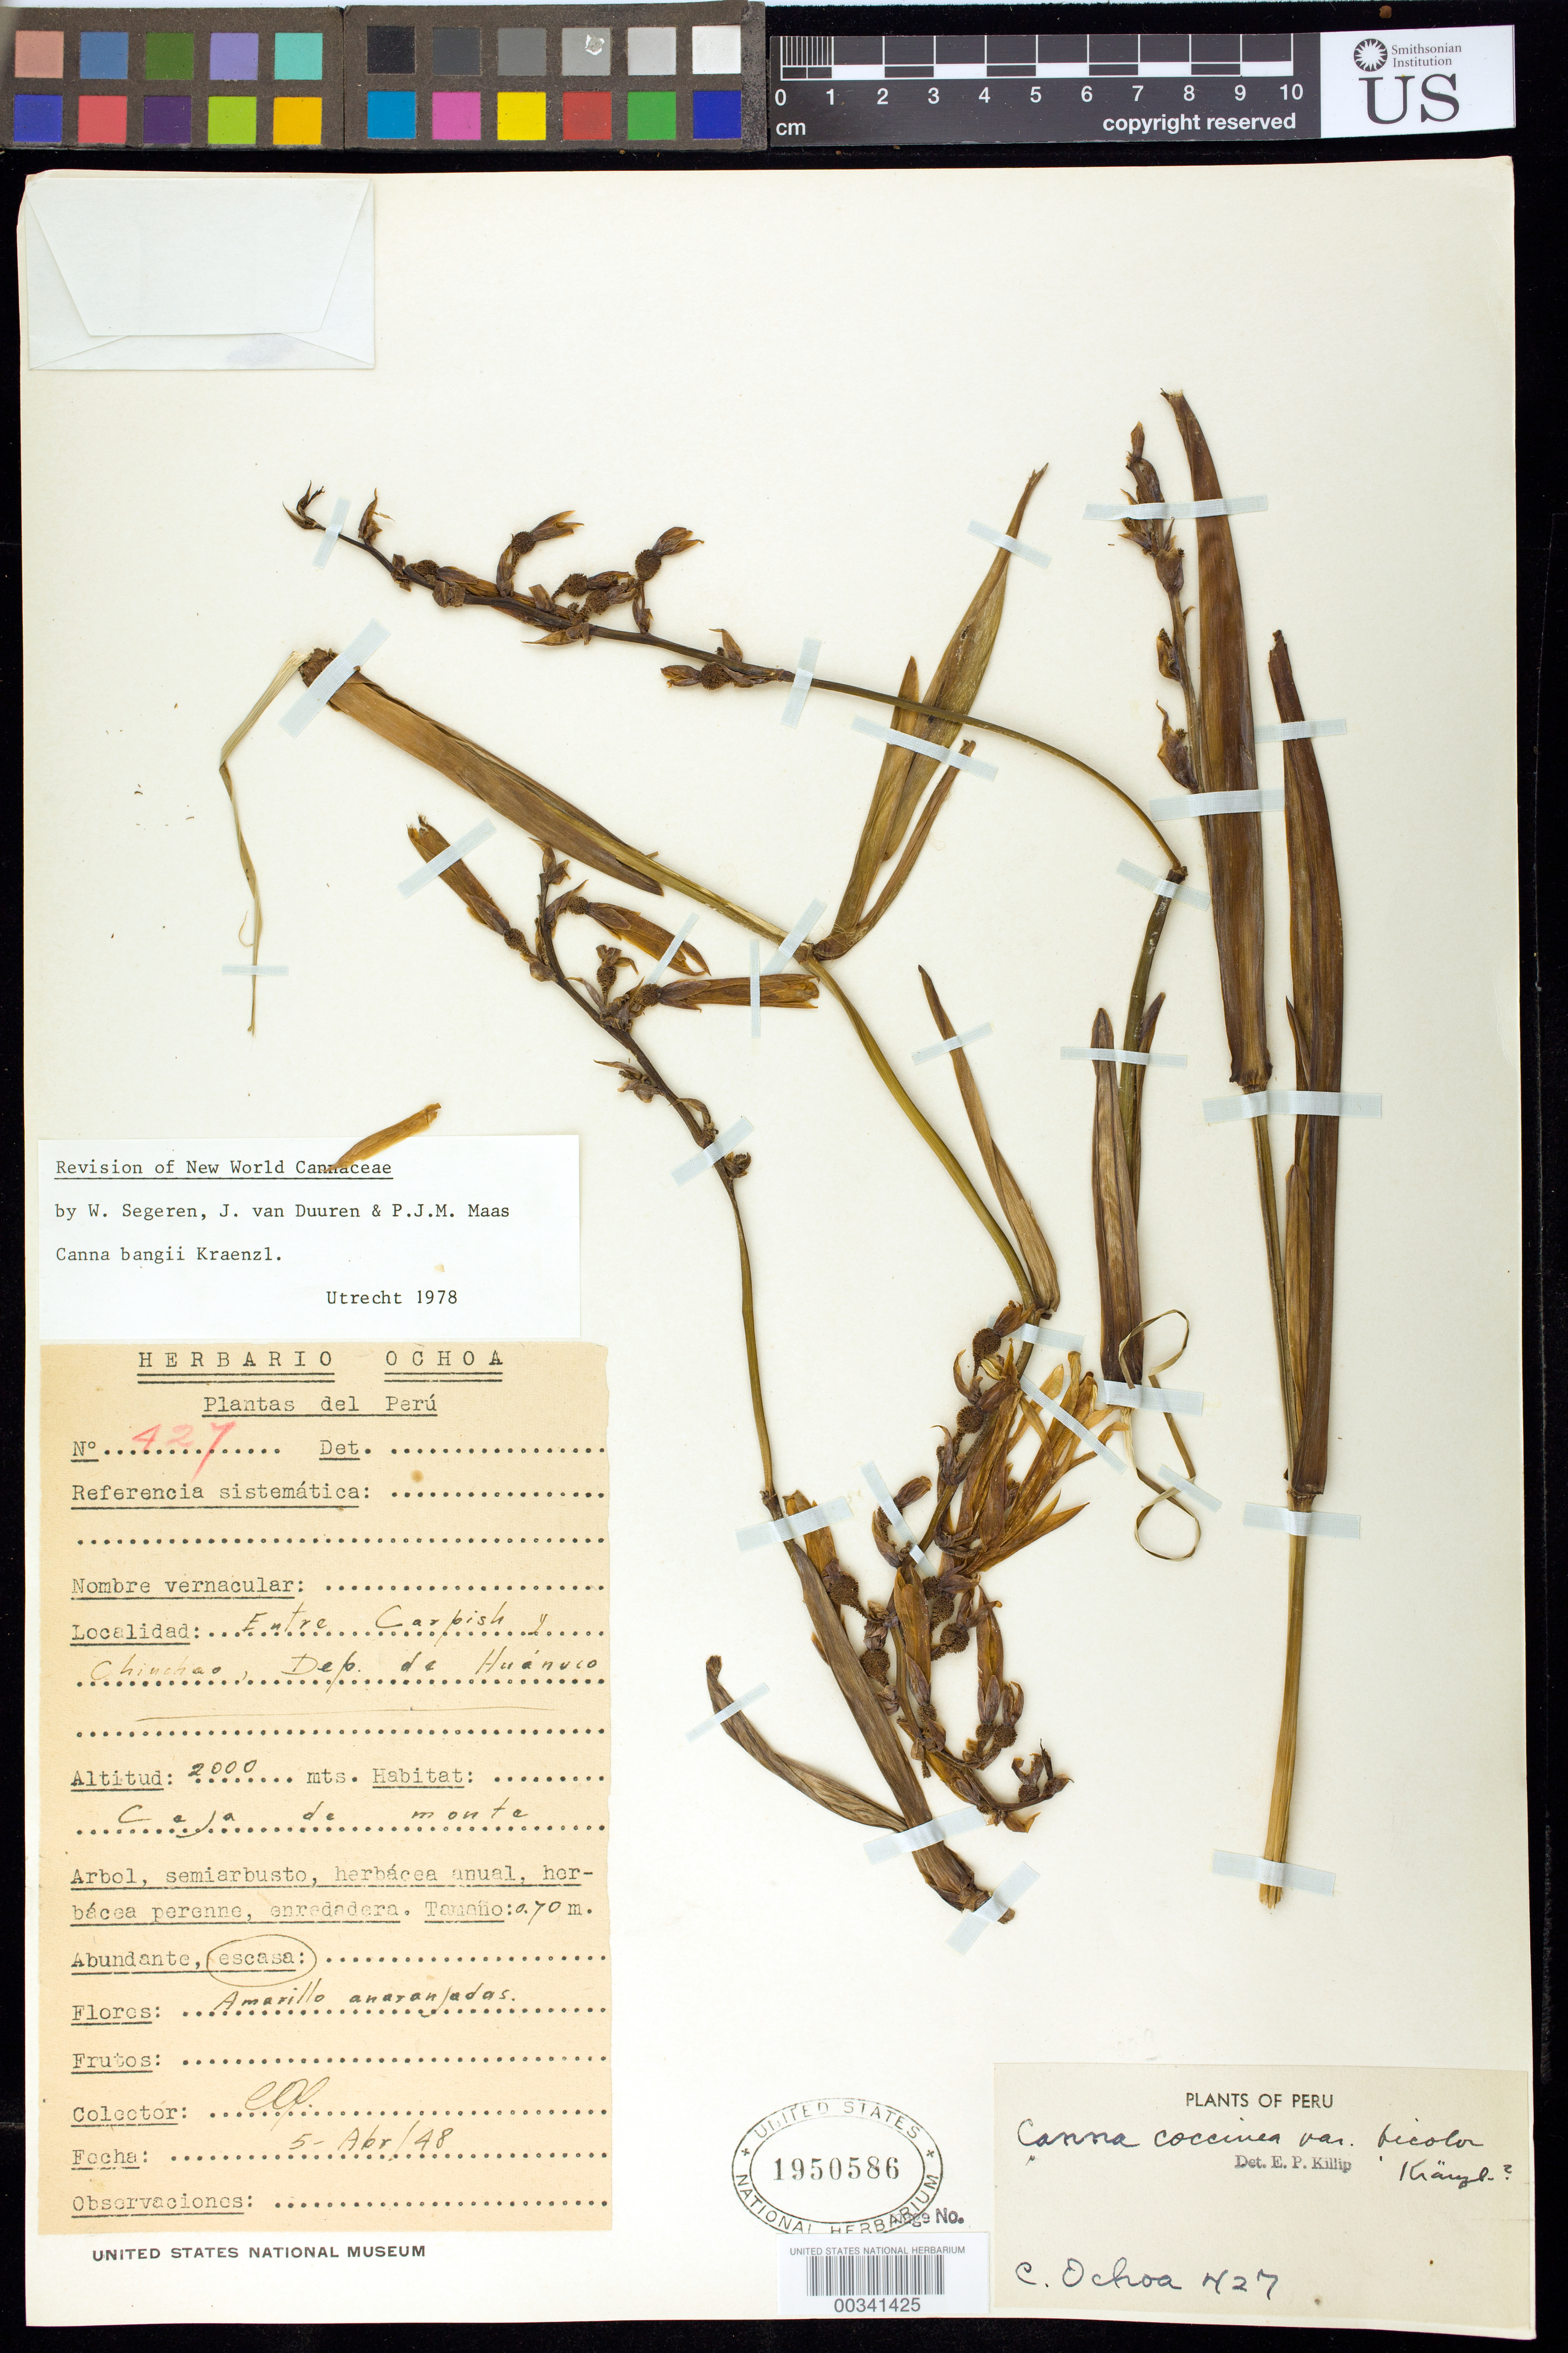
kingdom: Plantae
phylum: Tracheophyta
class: Liliopsida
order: Zingiberales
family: Cannaceae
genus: Canna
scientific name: Canna bangii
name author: Kraenzl. in Engl.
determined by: Segeren, W.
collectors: C. M. Ochoa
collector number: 427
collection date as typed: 05 Apr 1948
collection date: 1948-04-05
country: Peru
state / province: Huánuco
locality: entre Carpish y Chinchao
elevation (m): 2000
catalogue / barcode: US 1950586